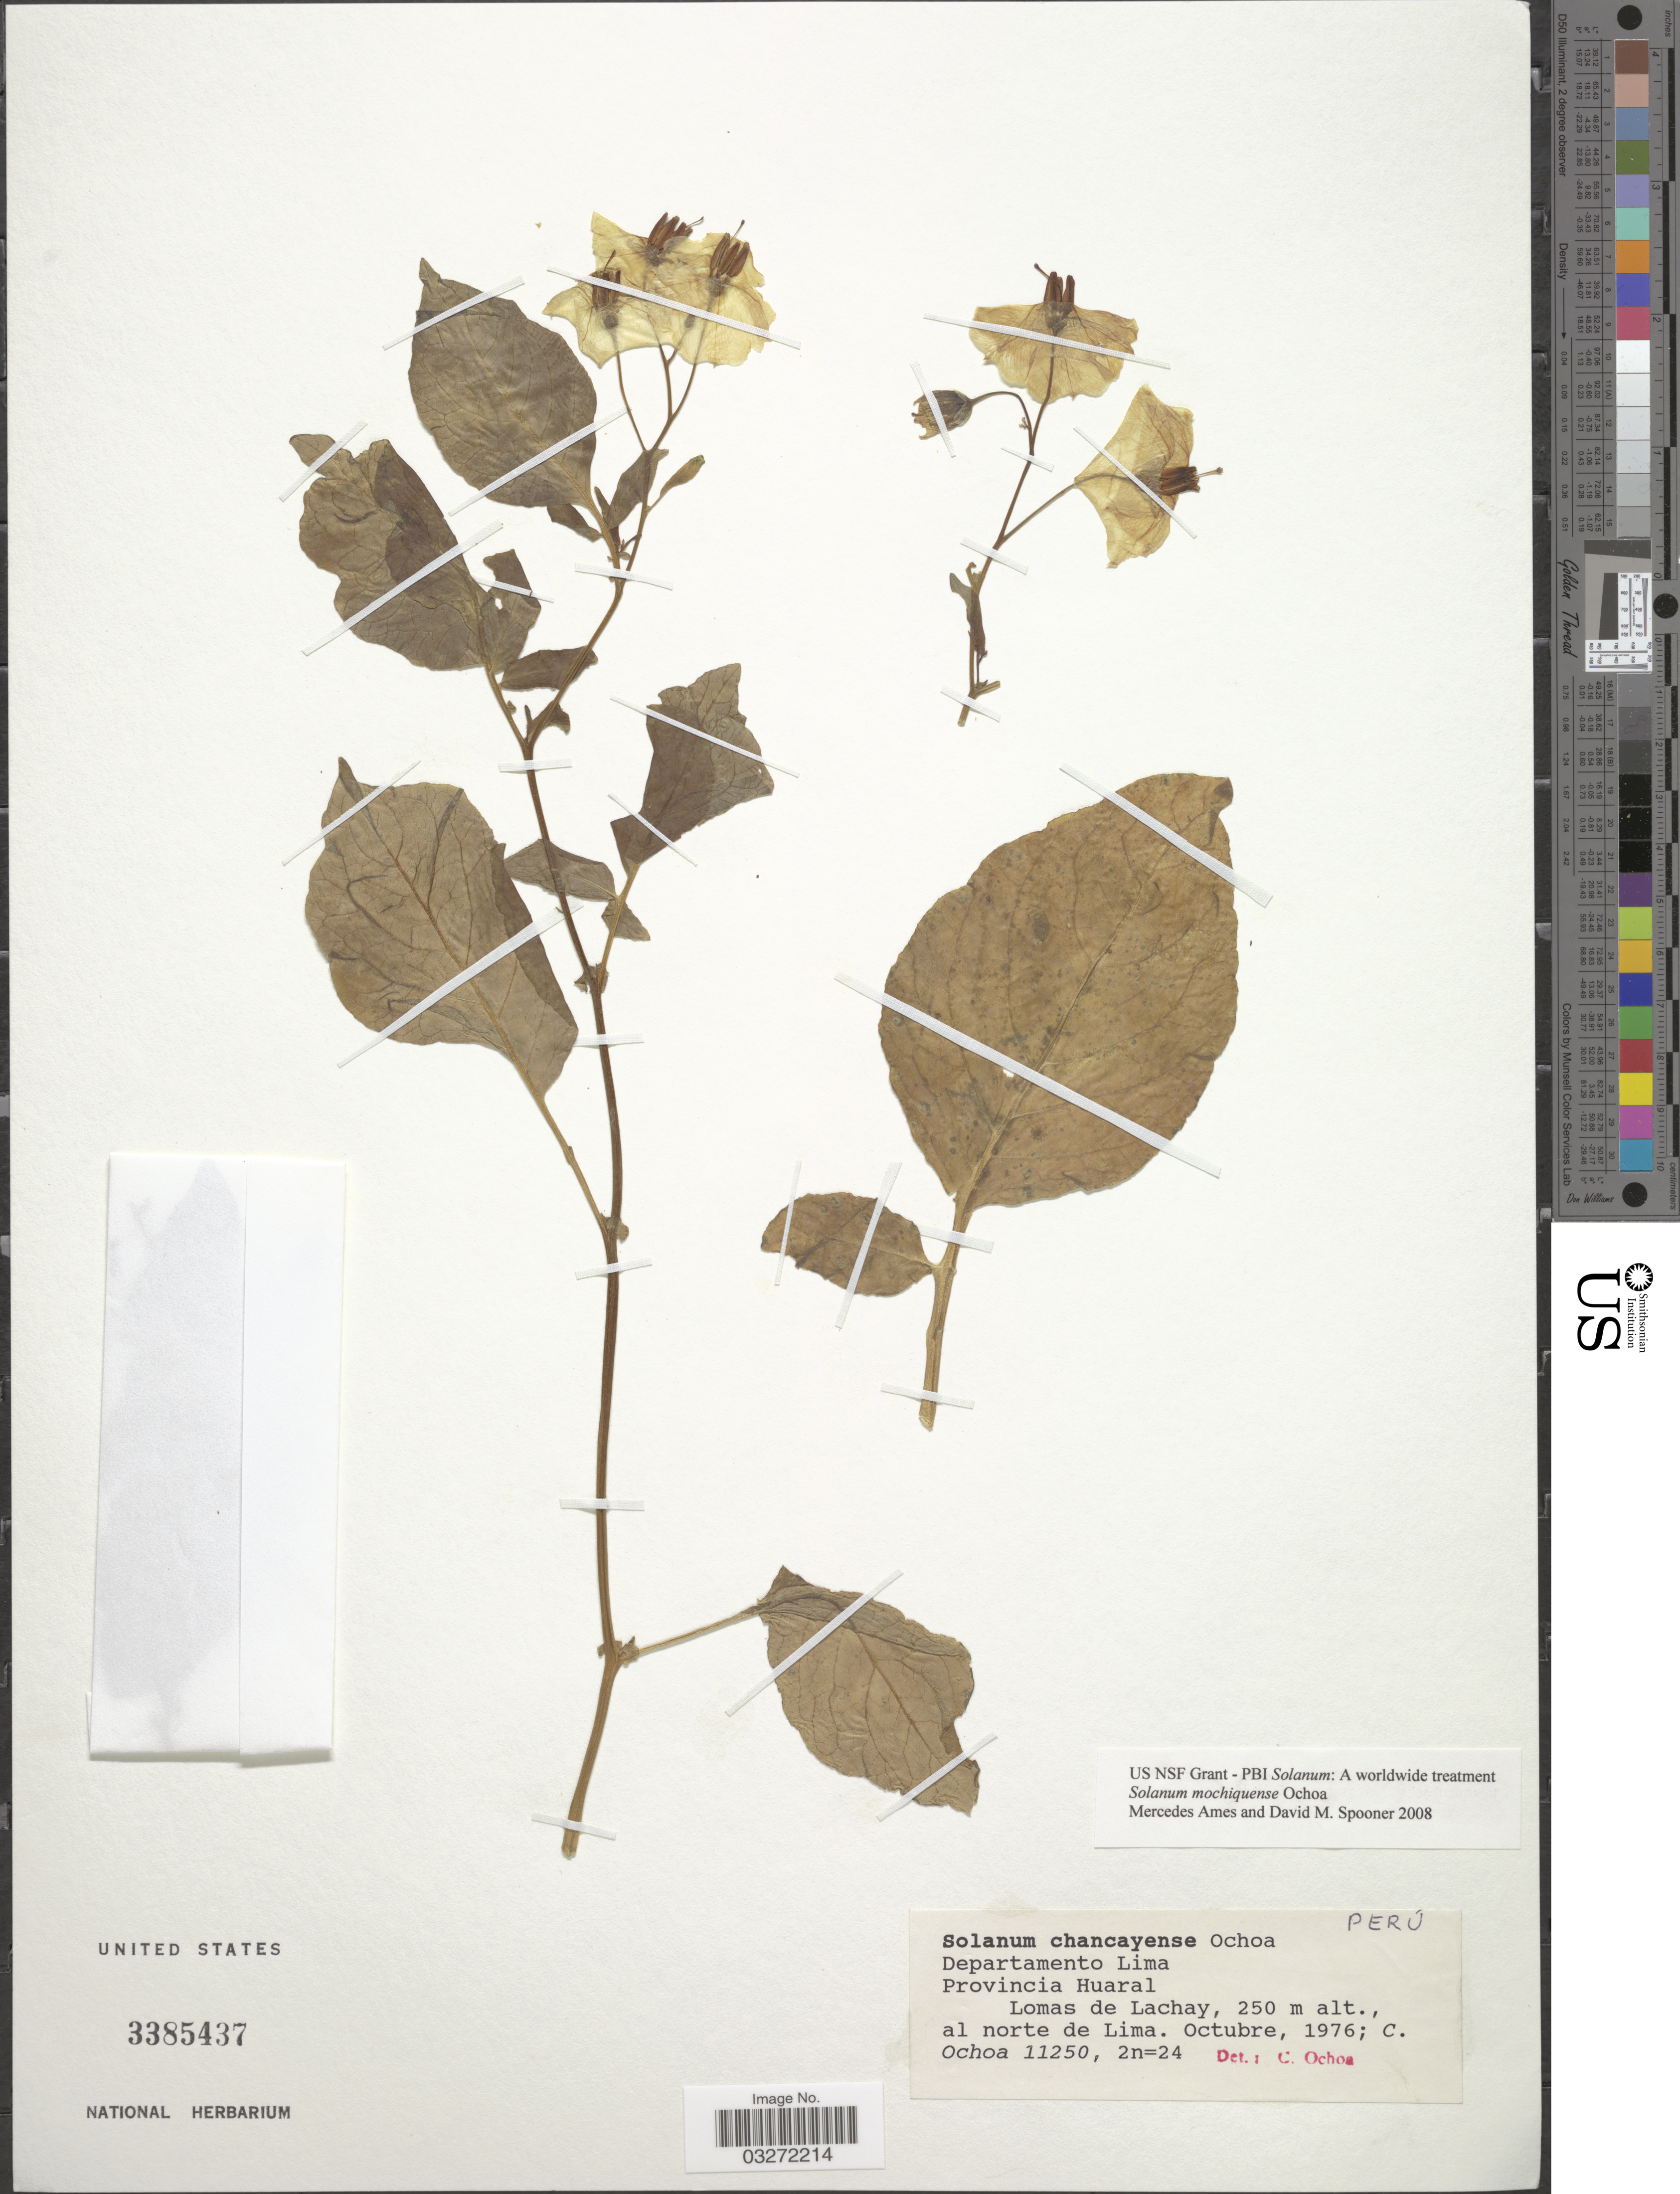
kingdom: Plantae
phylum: Tracheophyta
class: Magnoliopsida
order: Solanales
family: Solanaceae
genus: Solanum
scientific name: Solanum mochiquense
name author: Ochoa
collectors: C. Ochoa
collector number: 11250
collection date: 1976-10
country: Peru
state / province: Lima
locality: Departamento Lima. Provincia Huaral. Lomas de Lachay, al norte de Lima.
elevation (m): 250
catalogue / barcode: US 3385437